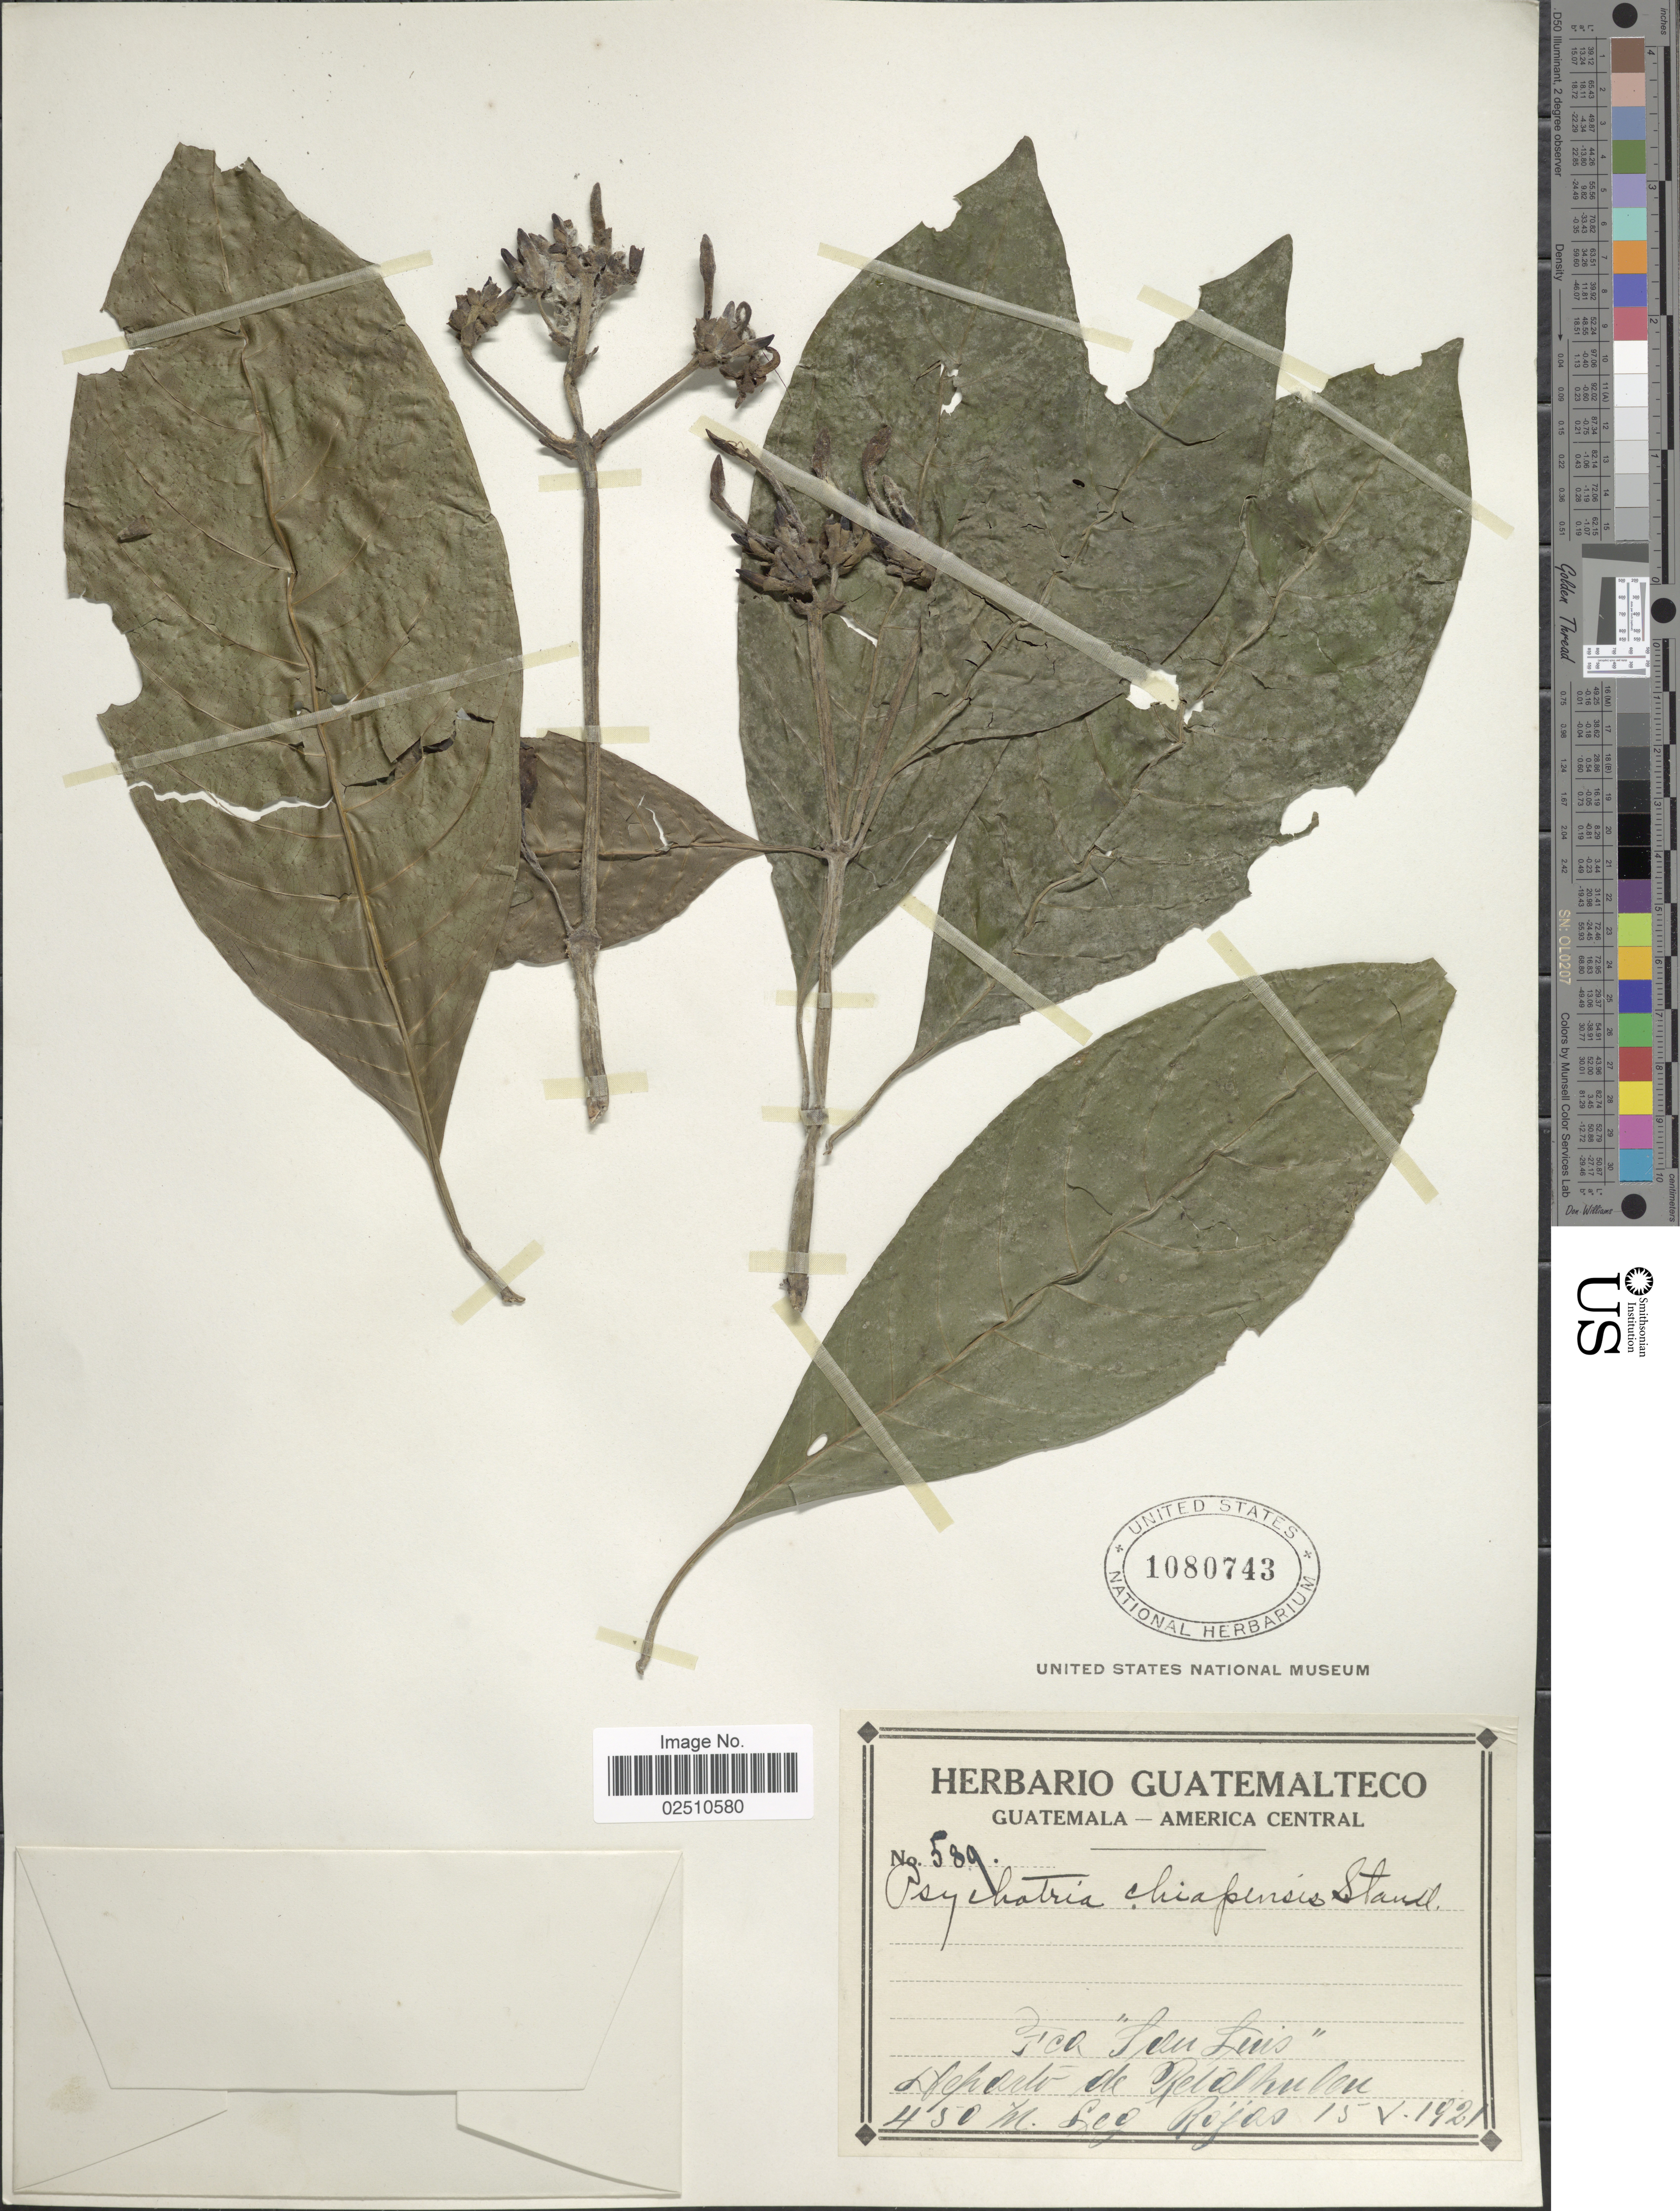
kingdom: Plantae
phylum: Tracheophyta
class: Magnoliopsida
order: Gentianales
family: Rubiaceae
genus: Psychotria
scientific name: Psychotria chiapensis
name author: Standl.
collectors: Rojas, --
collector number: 589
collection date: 1921-05-15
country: Guatemala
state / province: Retalhuleu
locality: Fca San Luis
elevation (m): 450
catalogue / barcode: US 1080743